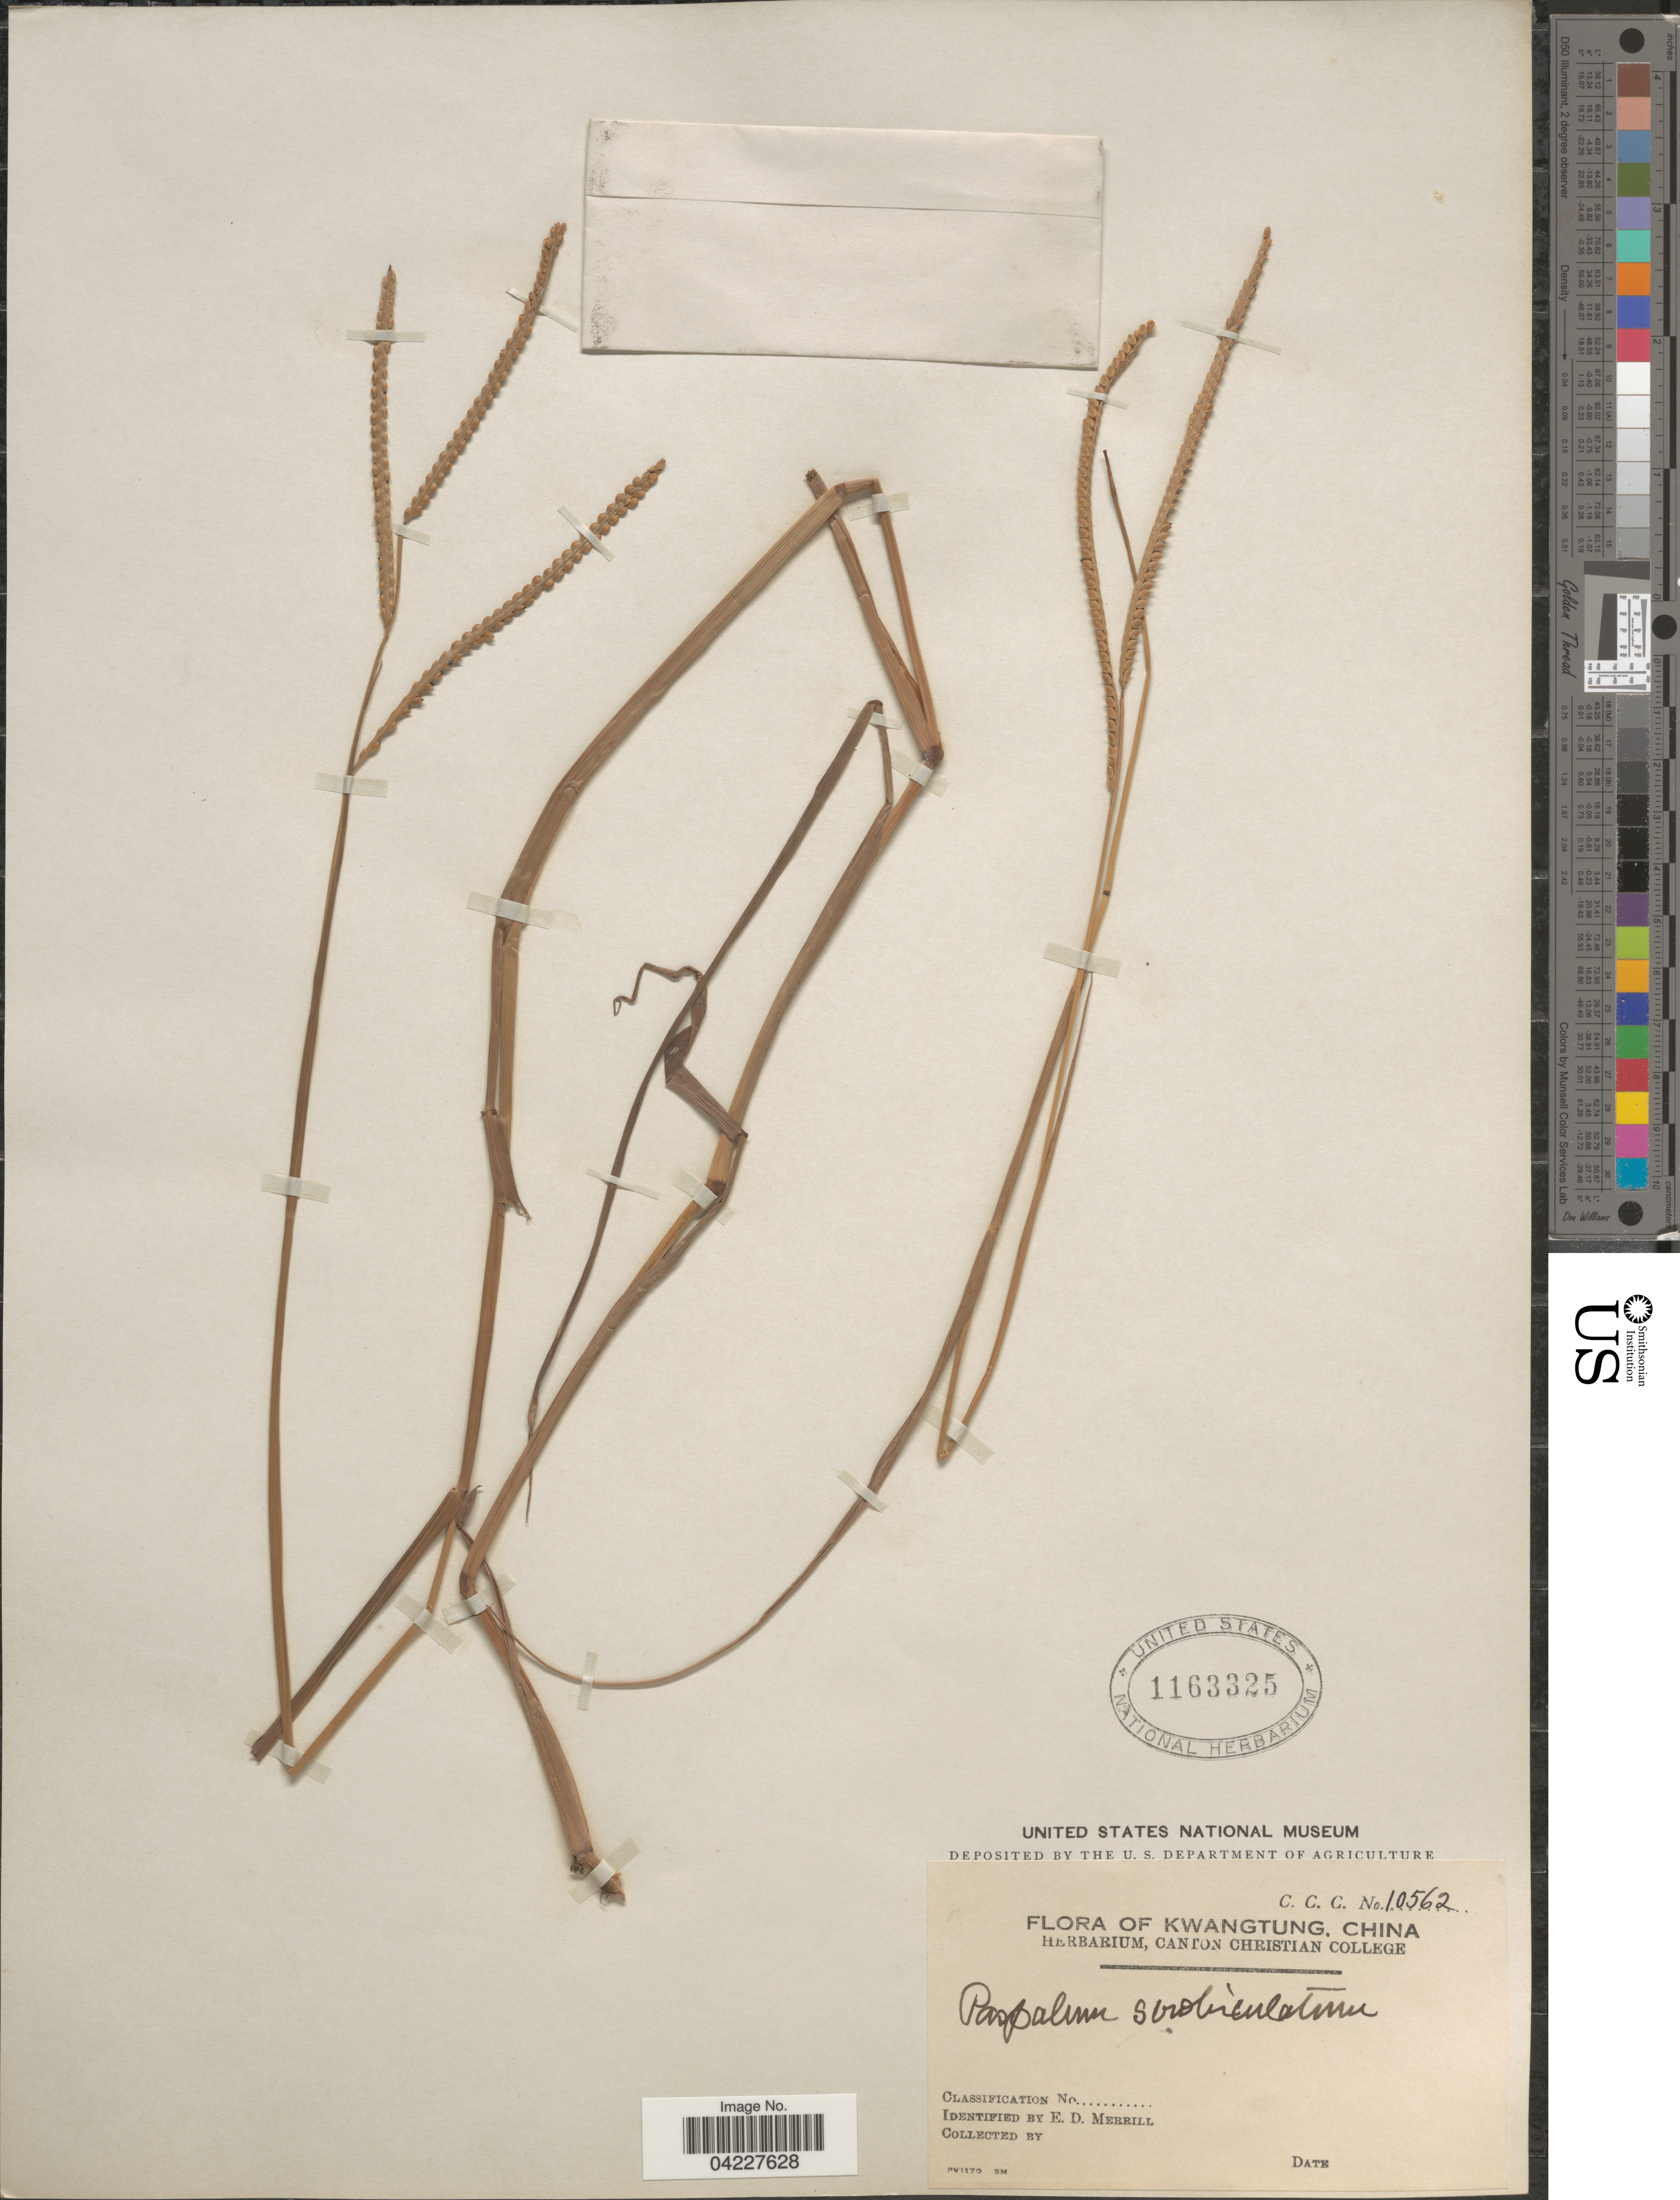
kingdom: Plantae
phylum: Tracheophyta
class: Liliopsida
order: Poales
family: Poaceae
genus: Paspalum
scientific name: Paspalum scrobiculatum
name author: L.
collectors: E. D. Merrill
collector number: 10562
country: China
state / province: Guangdong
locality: Kwangtung.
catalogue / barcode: US 1163325